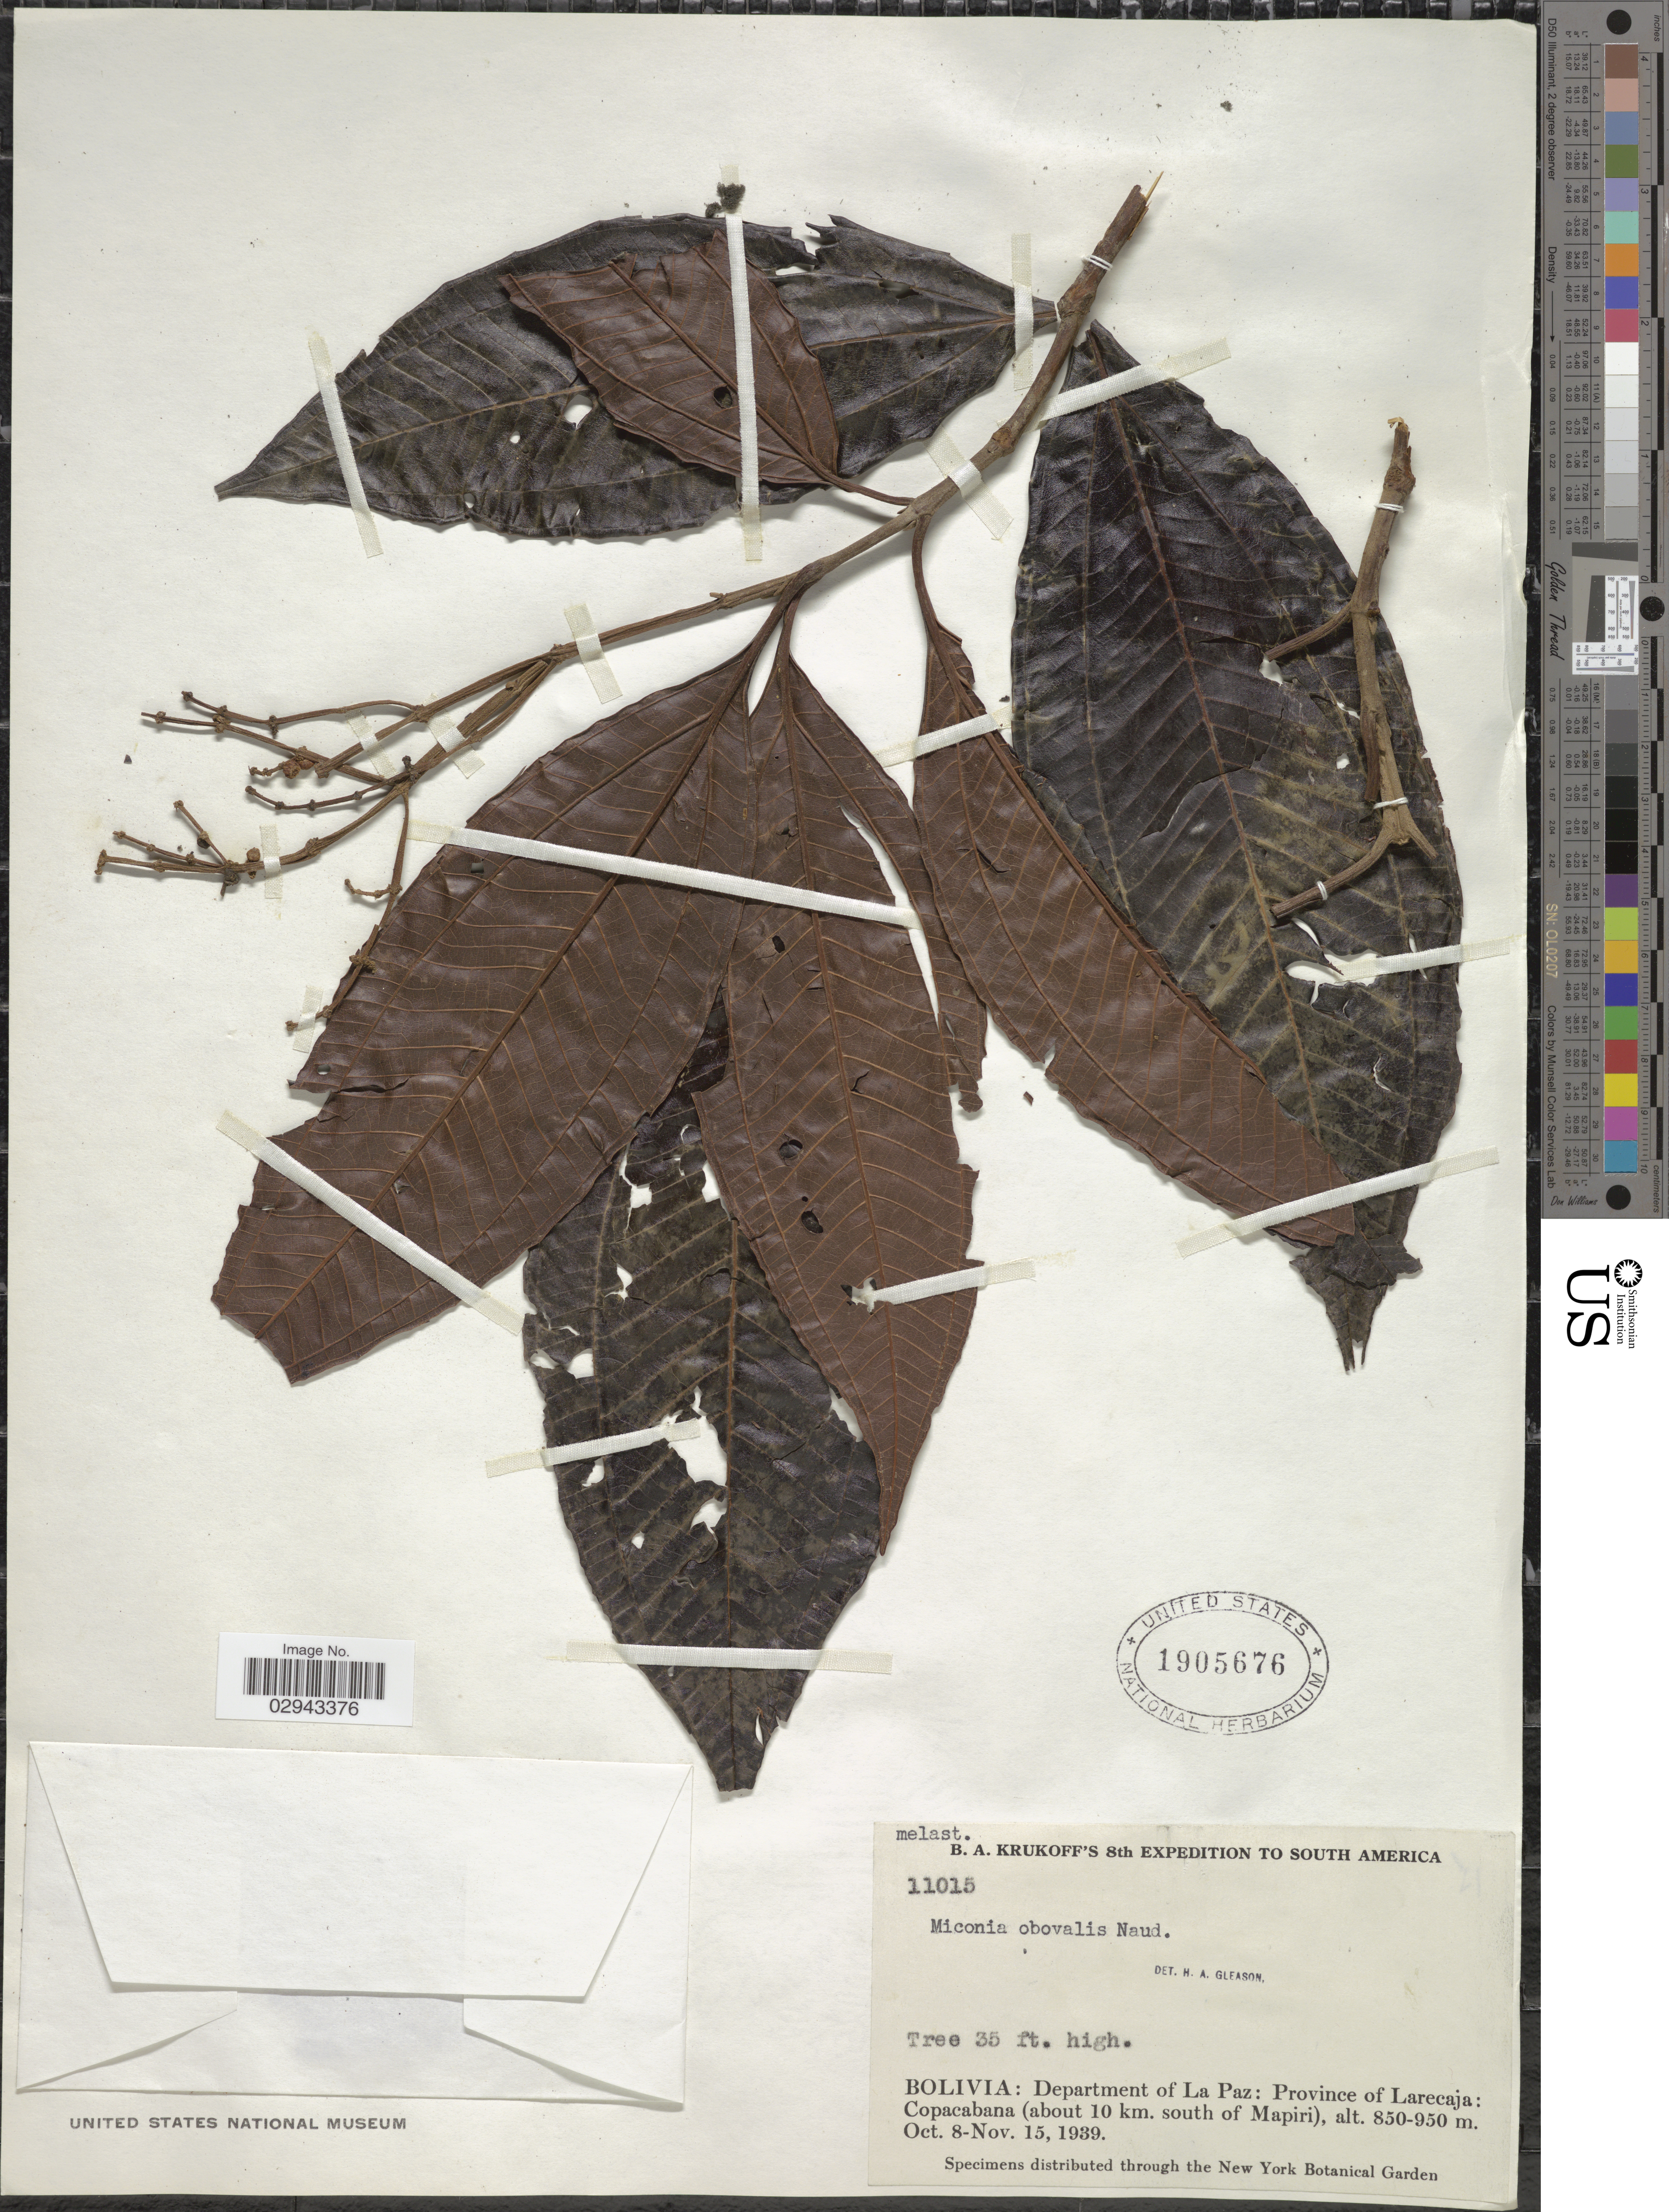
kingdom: Plantae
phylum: Tracheophyta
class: Magnoliopsida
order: Myrtales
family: Melastomataceae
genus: Miconia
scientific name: Miconia splendens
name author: (Sw.) Griseb.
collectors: B. A. Krukoff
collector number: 11015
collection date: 1939-10-08/1939-11-15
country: Bolivia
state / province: La Paz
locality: Province of Larecaja: Copacabana (about 10 km. south of Mapiri).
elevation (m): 850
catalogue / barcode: US 1905676